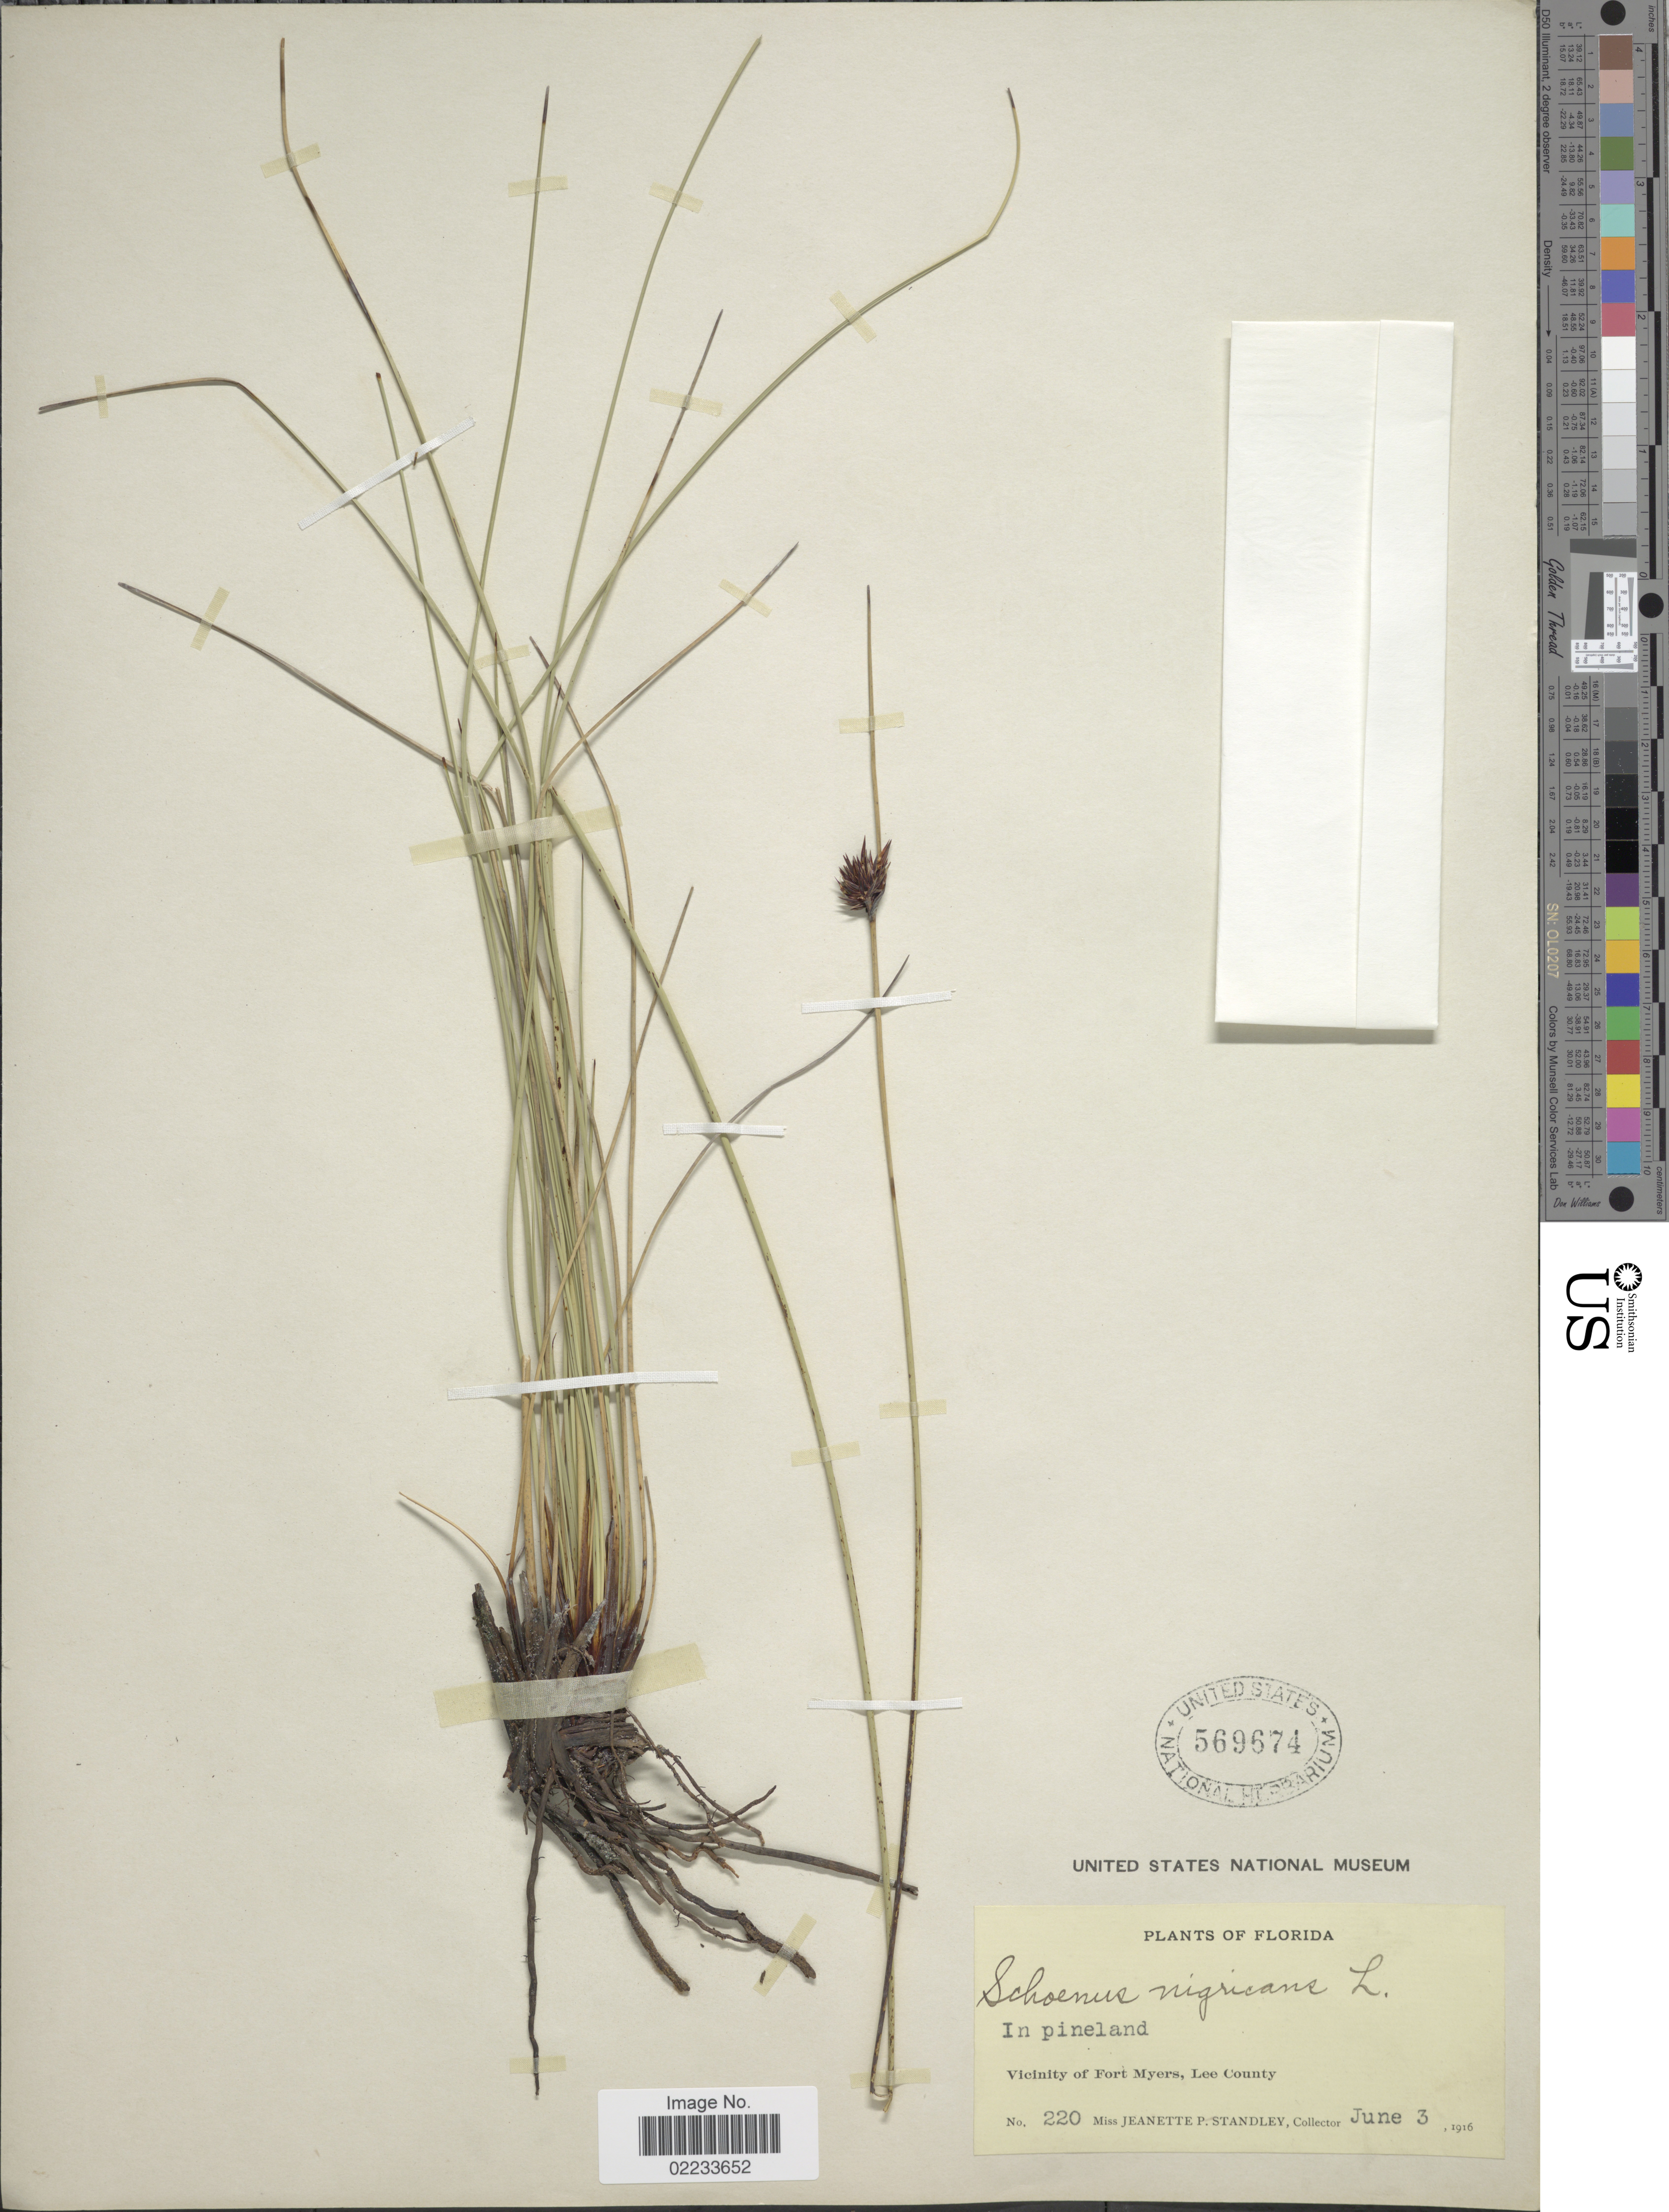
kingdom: Plantae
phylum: Tracheophyta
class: Liliopsida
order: Poales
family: Cyperaceae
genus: Schoenus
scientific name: Schoenus nigricans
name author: L.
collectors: P. C. Standley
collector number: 220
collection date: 1916-06-03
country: United States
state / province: Florida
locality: In pineland, Vicinity of Fort Myers, Lee County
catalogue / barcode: US 569674